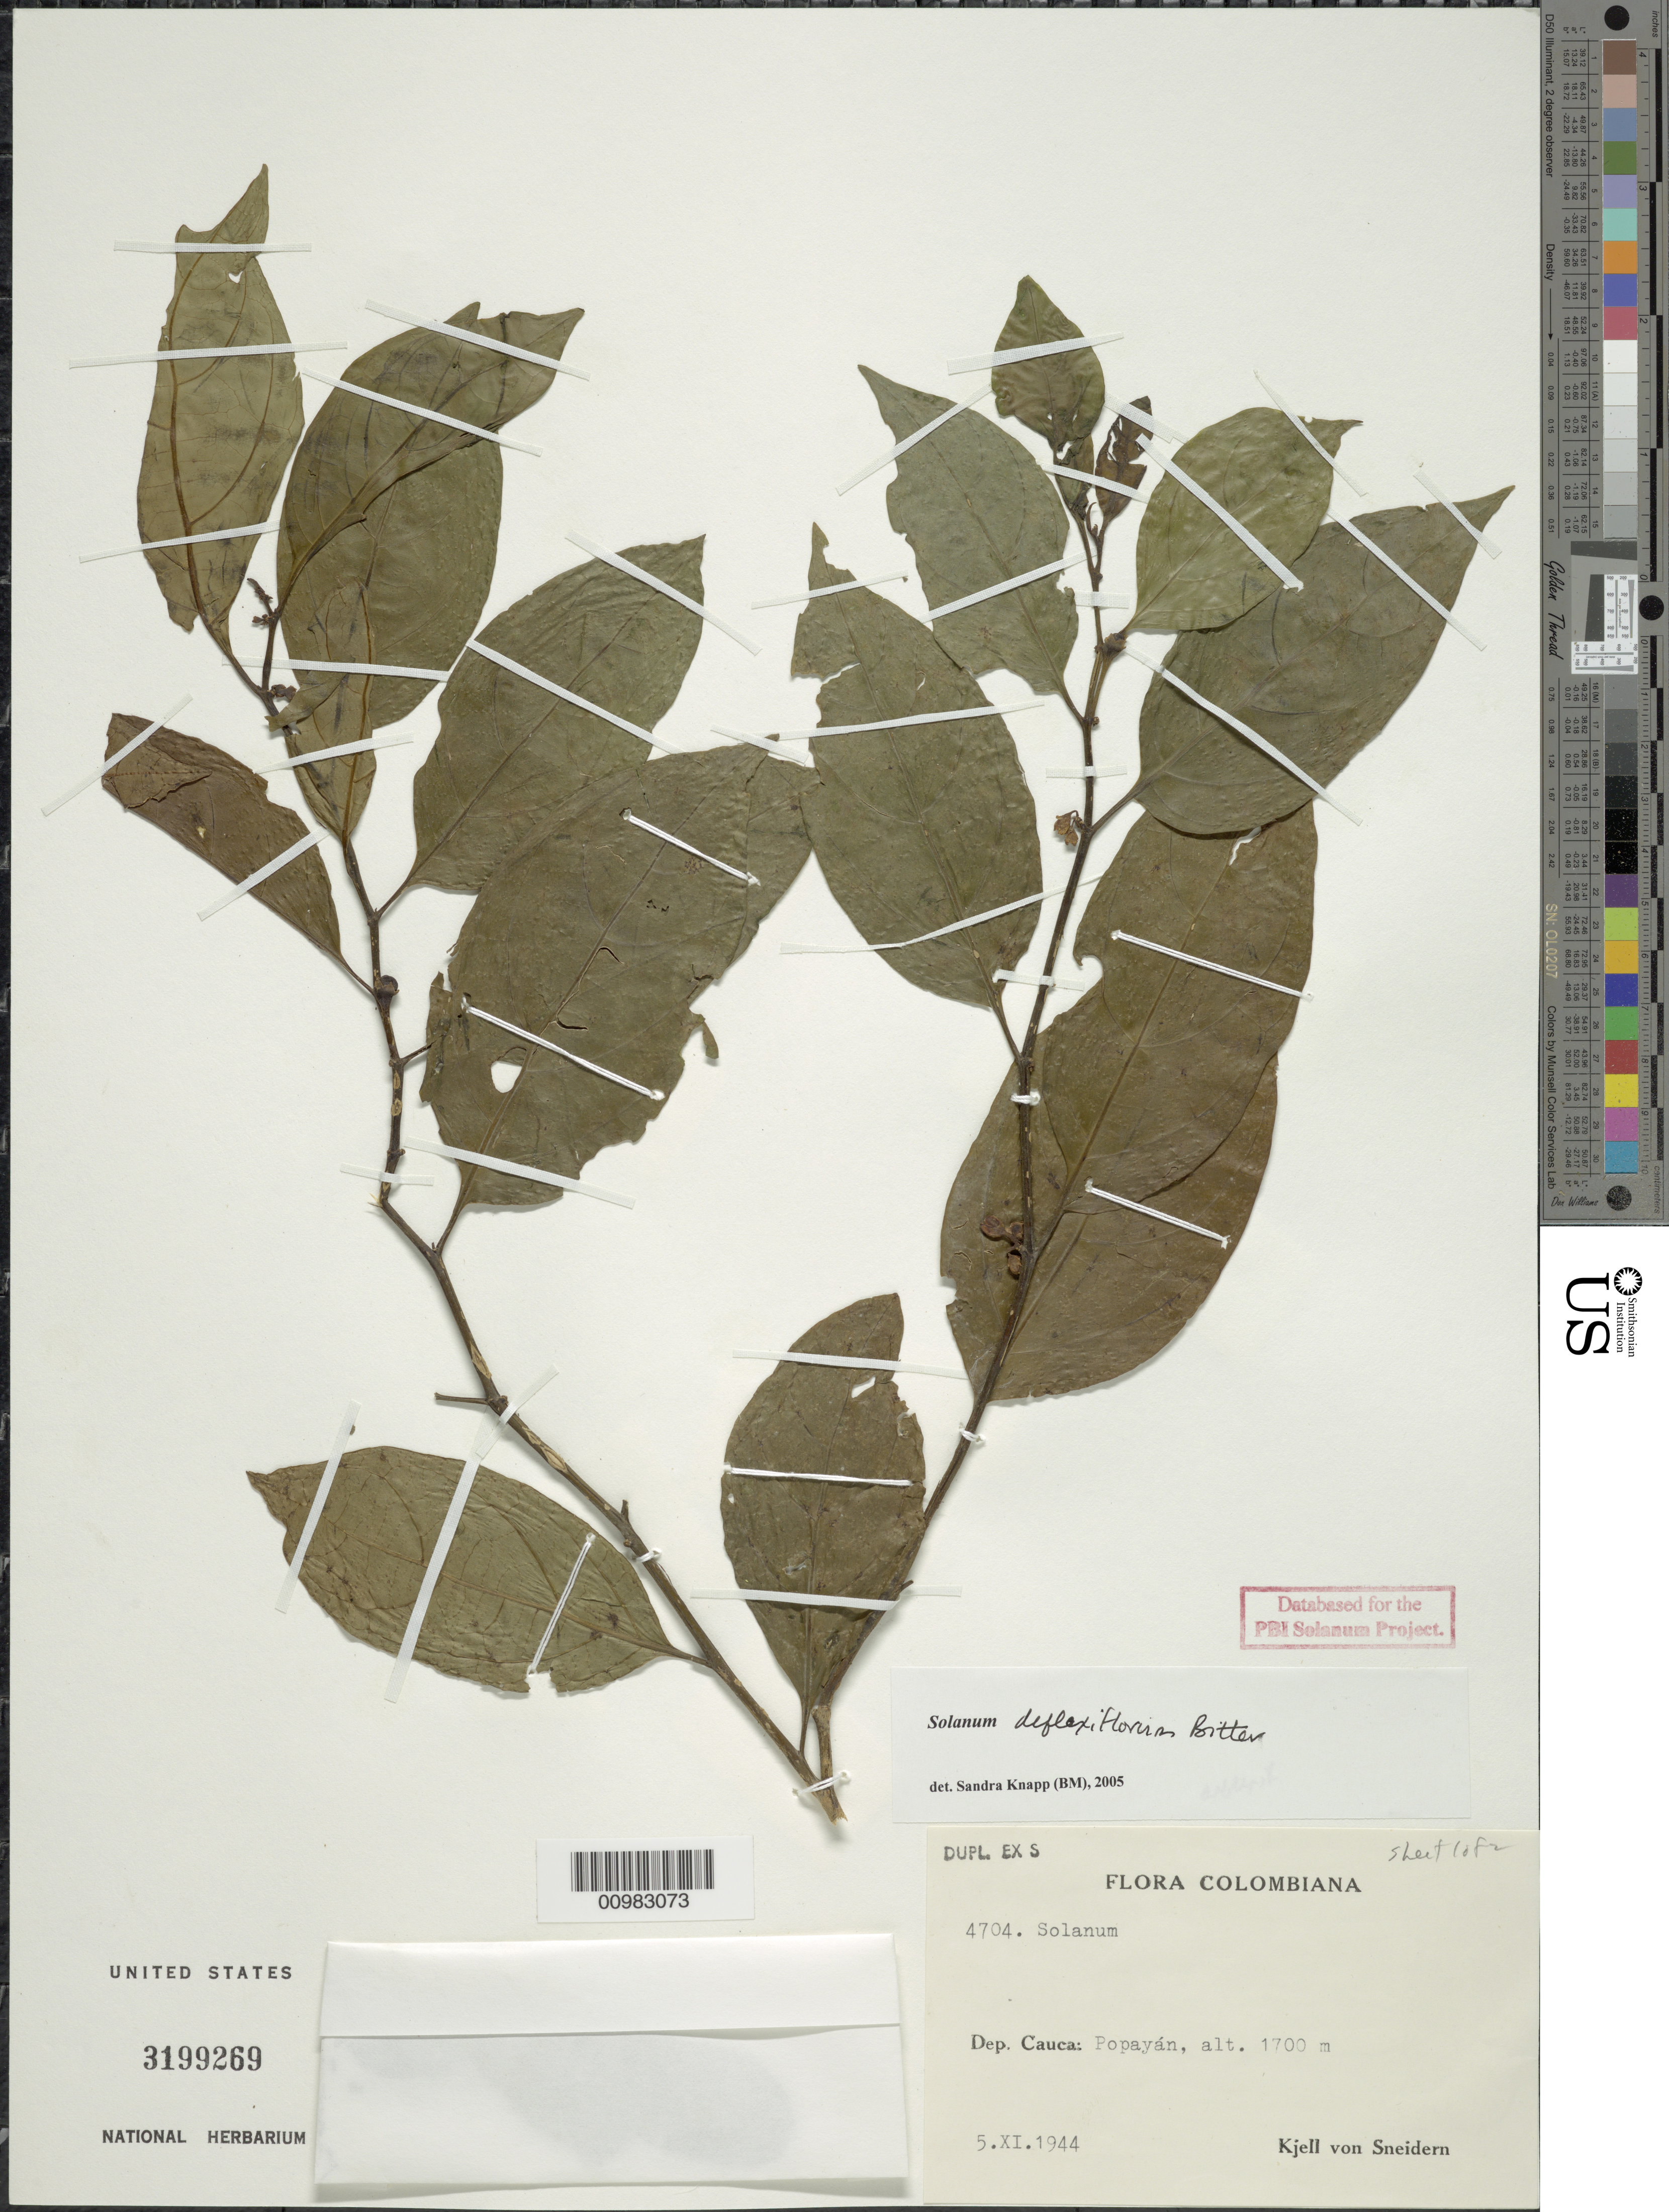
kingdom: Plantae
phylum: Tracheophyta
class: Magnoliopsida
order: Solanales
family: Solanaceae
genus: Solanum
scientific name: Solanum deflexiflorum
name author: Bitter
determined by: Knapp, S. D.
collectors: K. von Sneidern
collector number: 4704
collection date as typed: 5 Nov 1944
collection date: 1944-11-05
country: Colombia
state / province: Cauca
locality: Popayán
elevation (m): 1700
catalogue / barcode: US 3199269